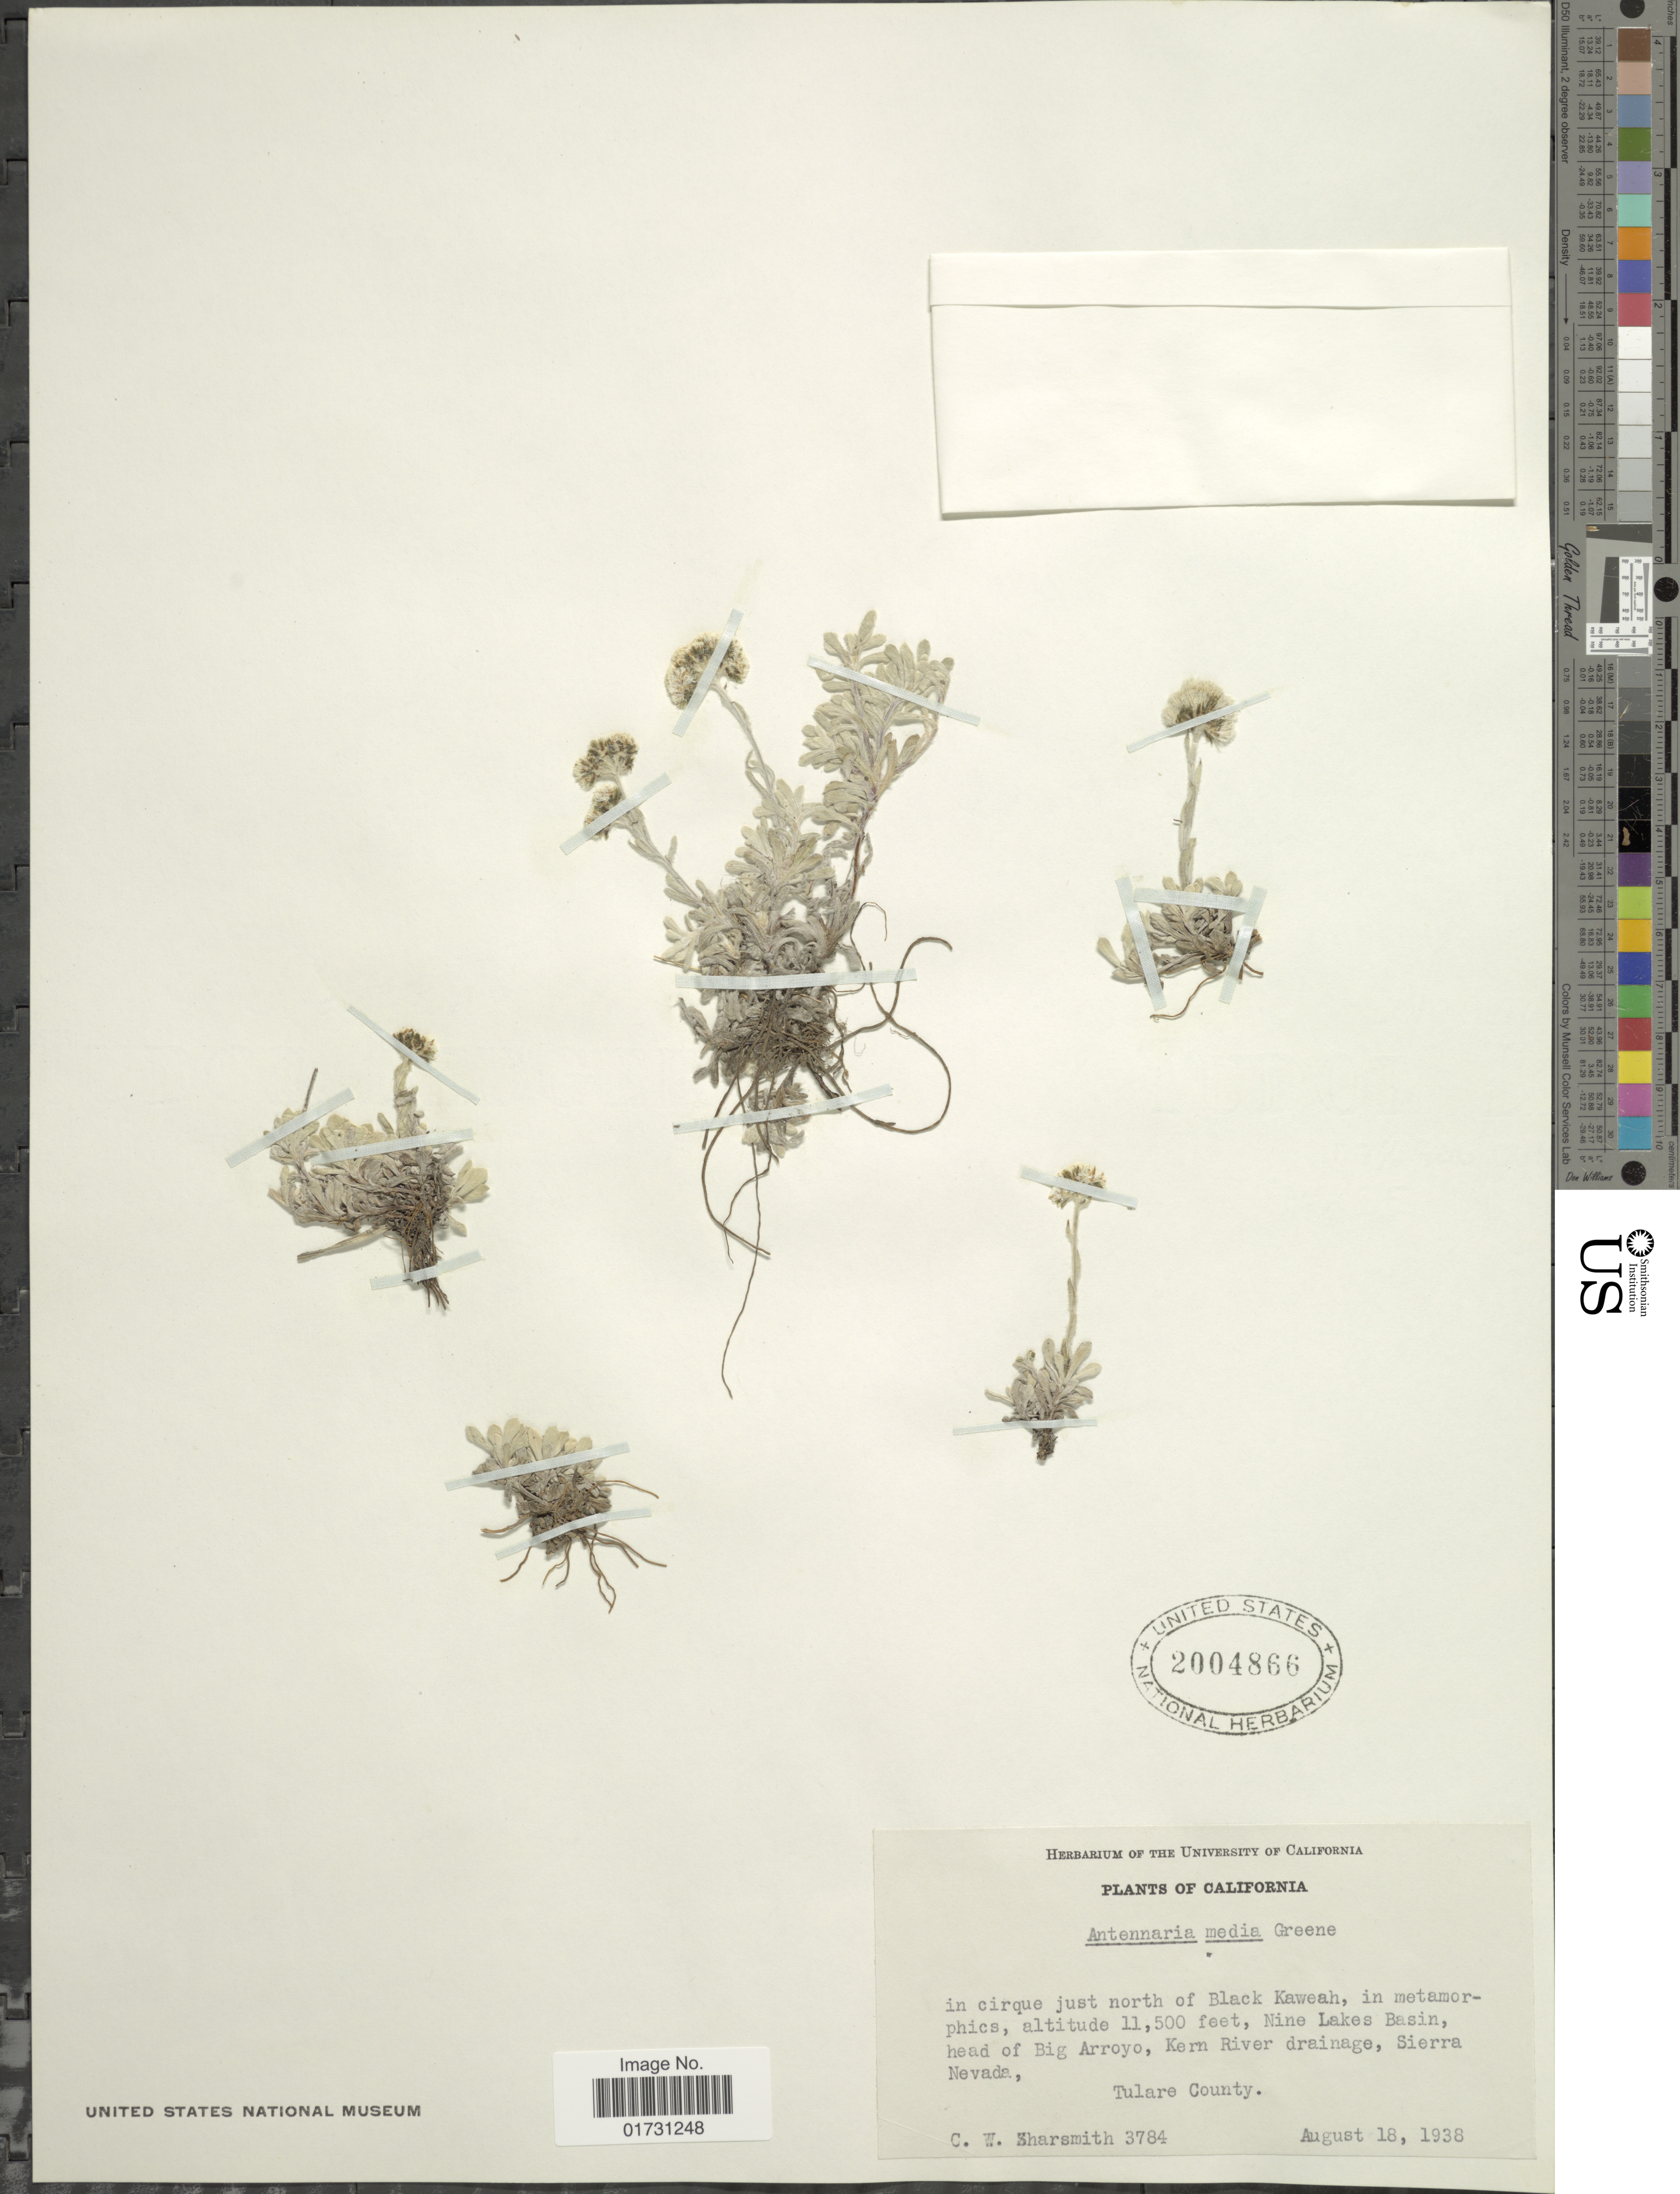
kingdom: Plantae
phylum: Tracheophyta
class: Magnoliopsida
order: Asterales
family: Asteraceae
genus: Antennaria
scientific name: Antennaria media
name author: Greene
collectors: C. Sharsmith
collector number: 3784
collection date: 1938-08-18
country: United States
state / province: California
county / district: Tulare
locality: In cirque just north of Black Kaweah, Nine Lake Basin, head of Big Arroyo, Kern River drainage, Sierra Nevada, Tulare County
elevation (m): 3505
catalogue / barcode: US 2004866